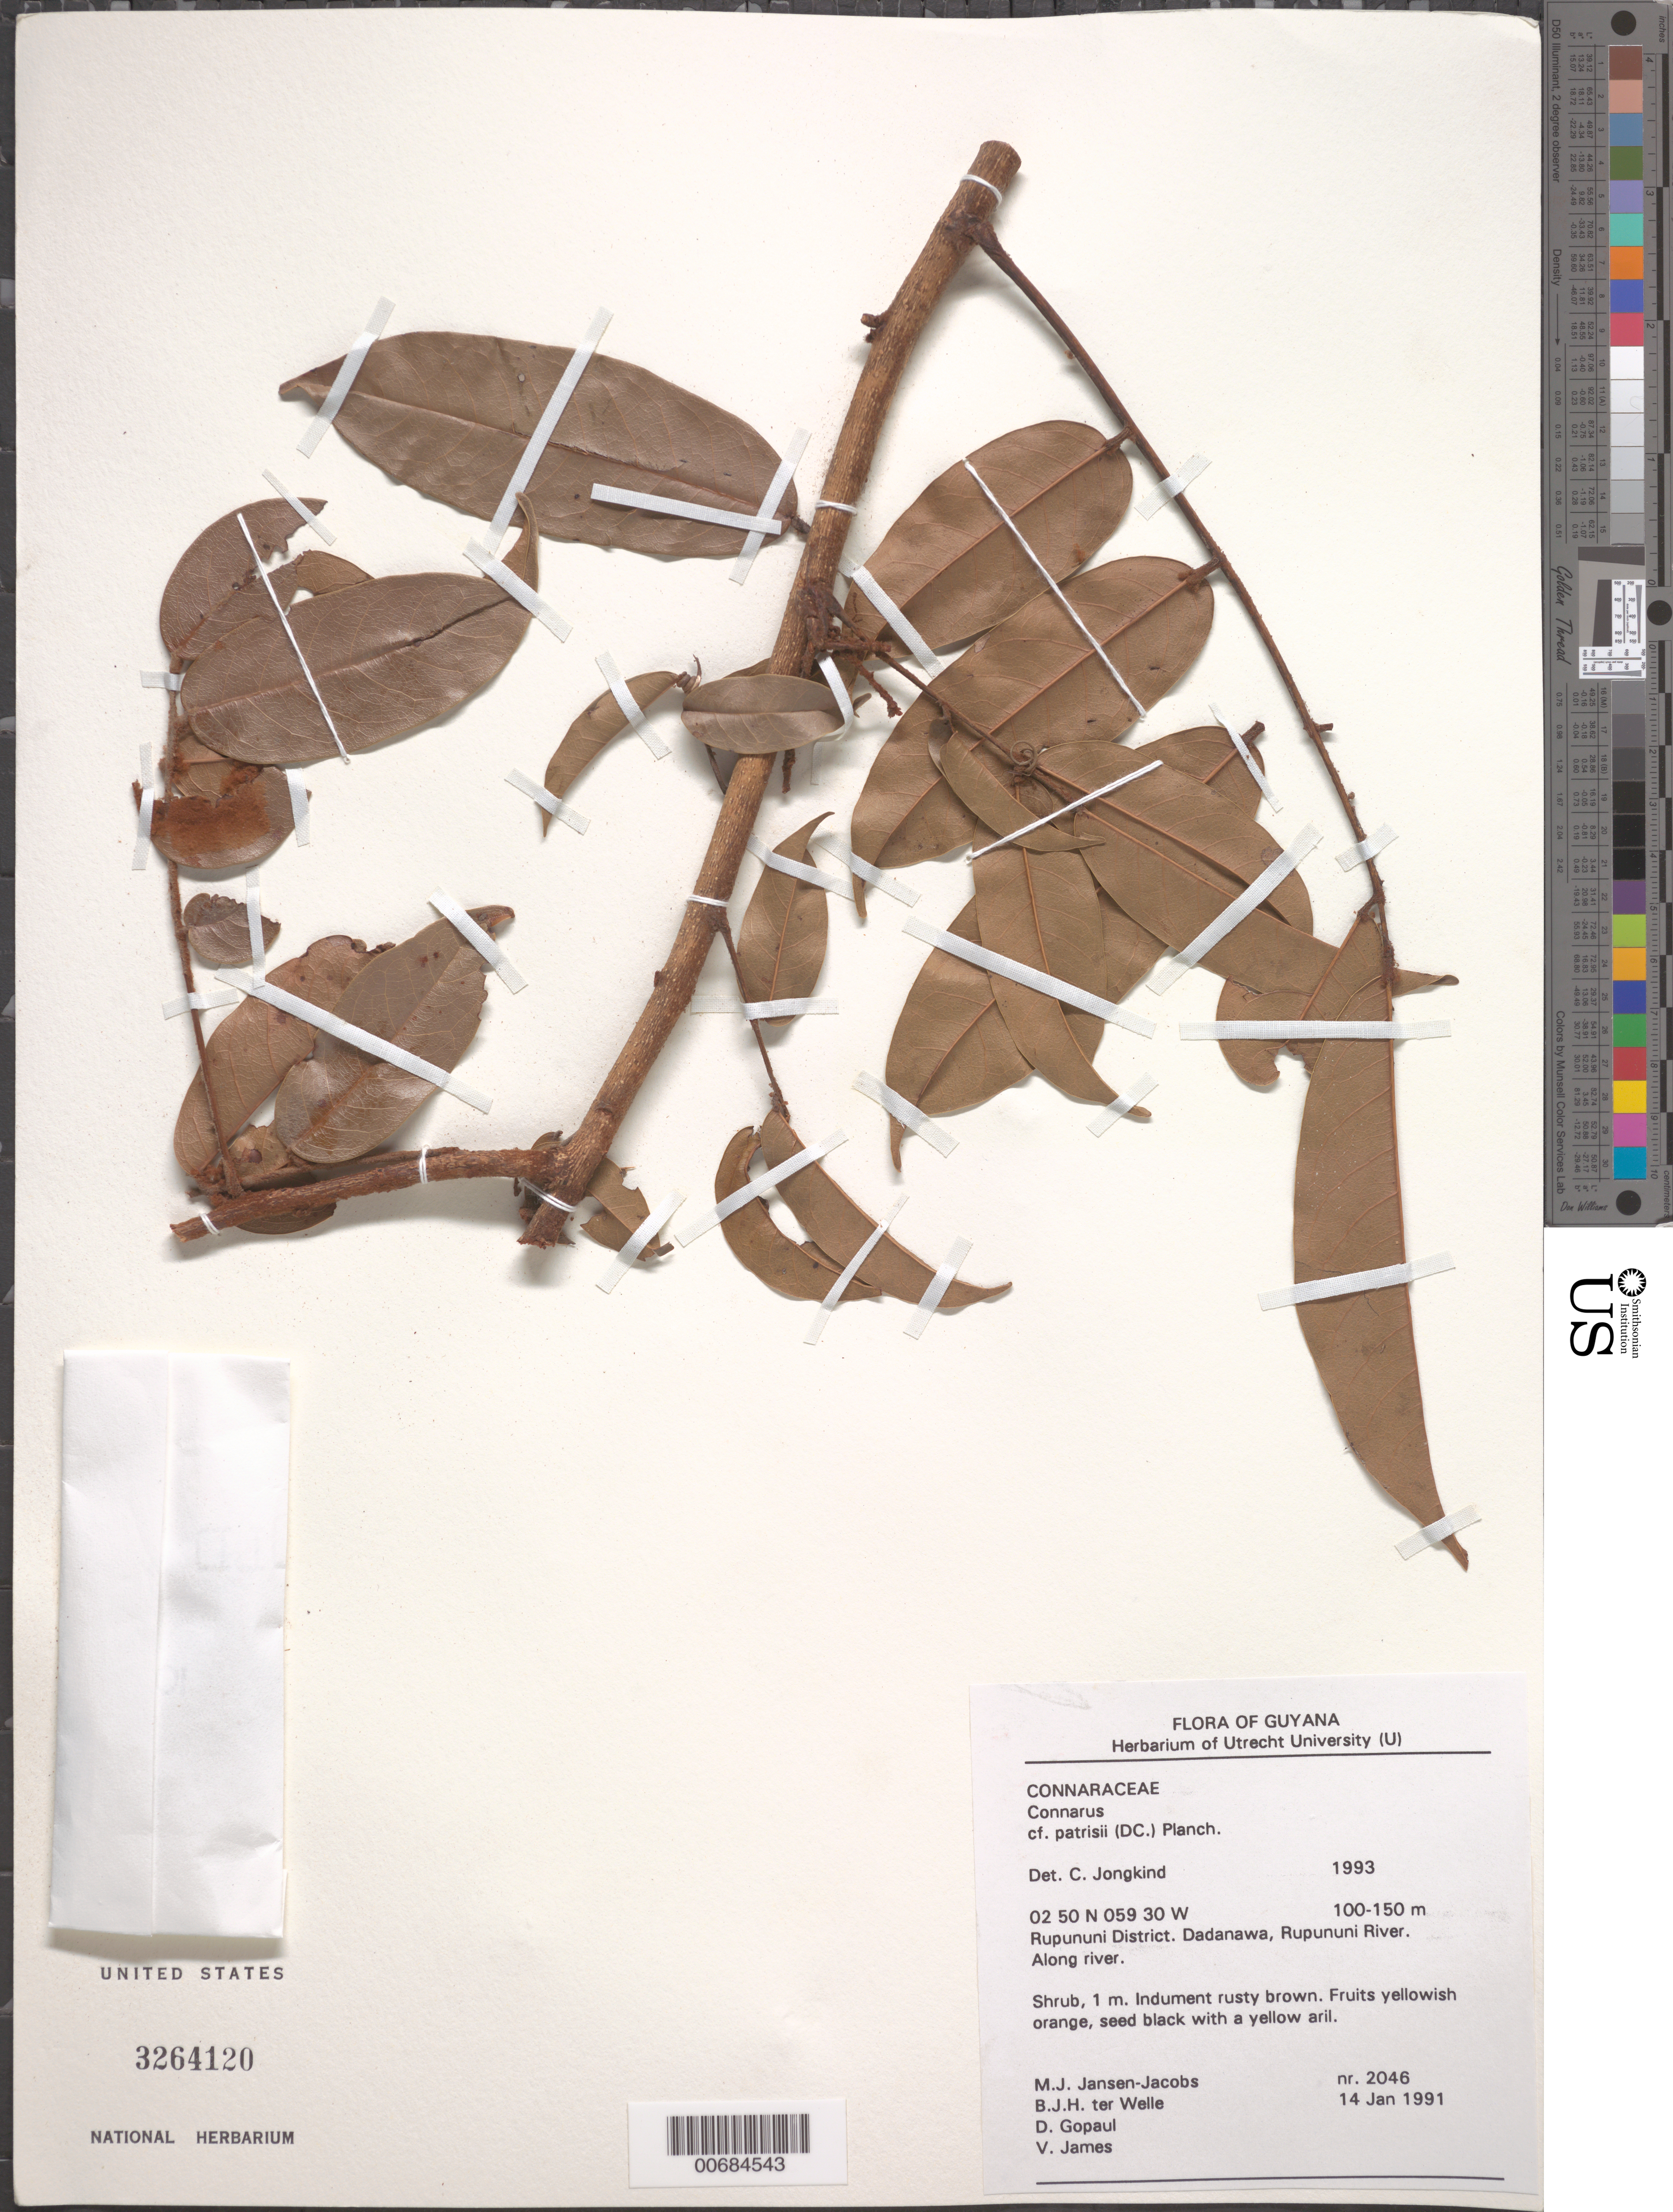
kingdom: Plantae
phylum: Tracheophyta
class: Magnoliopsida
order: Oxalidales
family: Connaraceae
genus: Connarus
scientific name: Connarus patrisii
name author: (DC.) Planch.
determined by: Jongkind, C. C. H.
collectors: M. J. Jansen-Jacobs, B. Welle, D. Gopaul & V. James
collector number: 2046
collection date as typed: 14-Jan-91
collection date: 1991-01-14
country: Guyana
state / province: U. Takutu-U. Essequibo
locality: Dadanawa, Rupununi River, Rupununi District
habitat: Along river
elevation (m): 100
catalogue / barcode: US 3264120